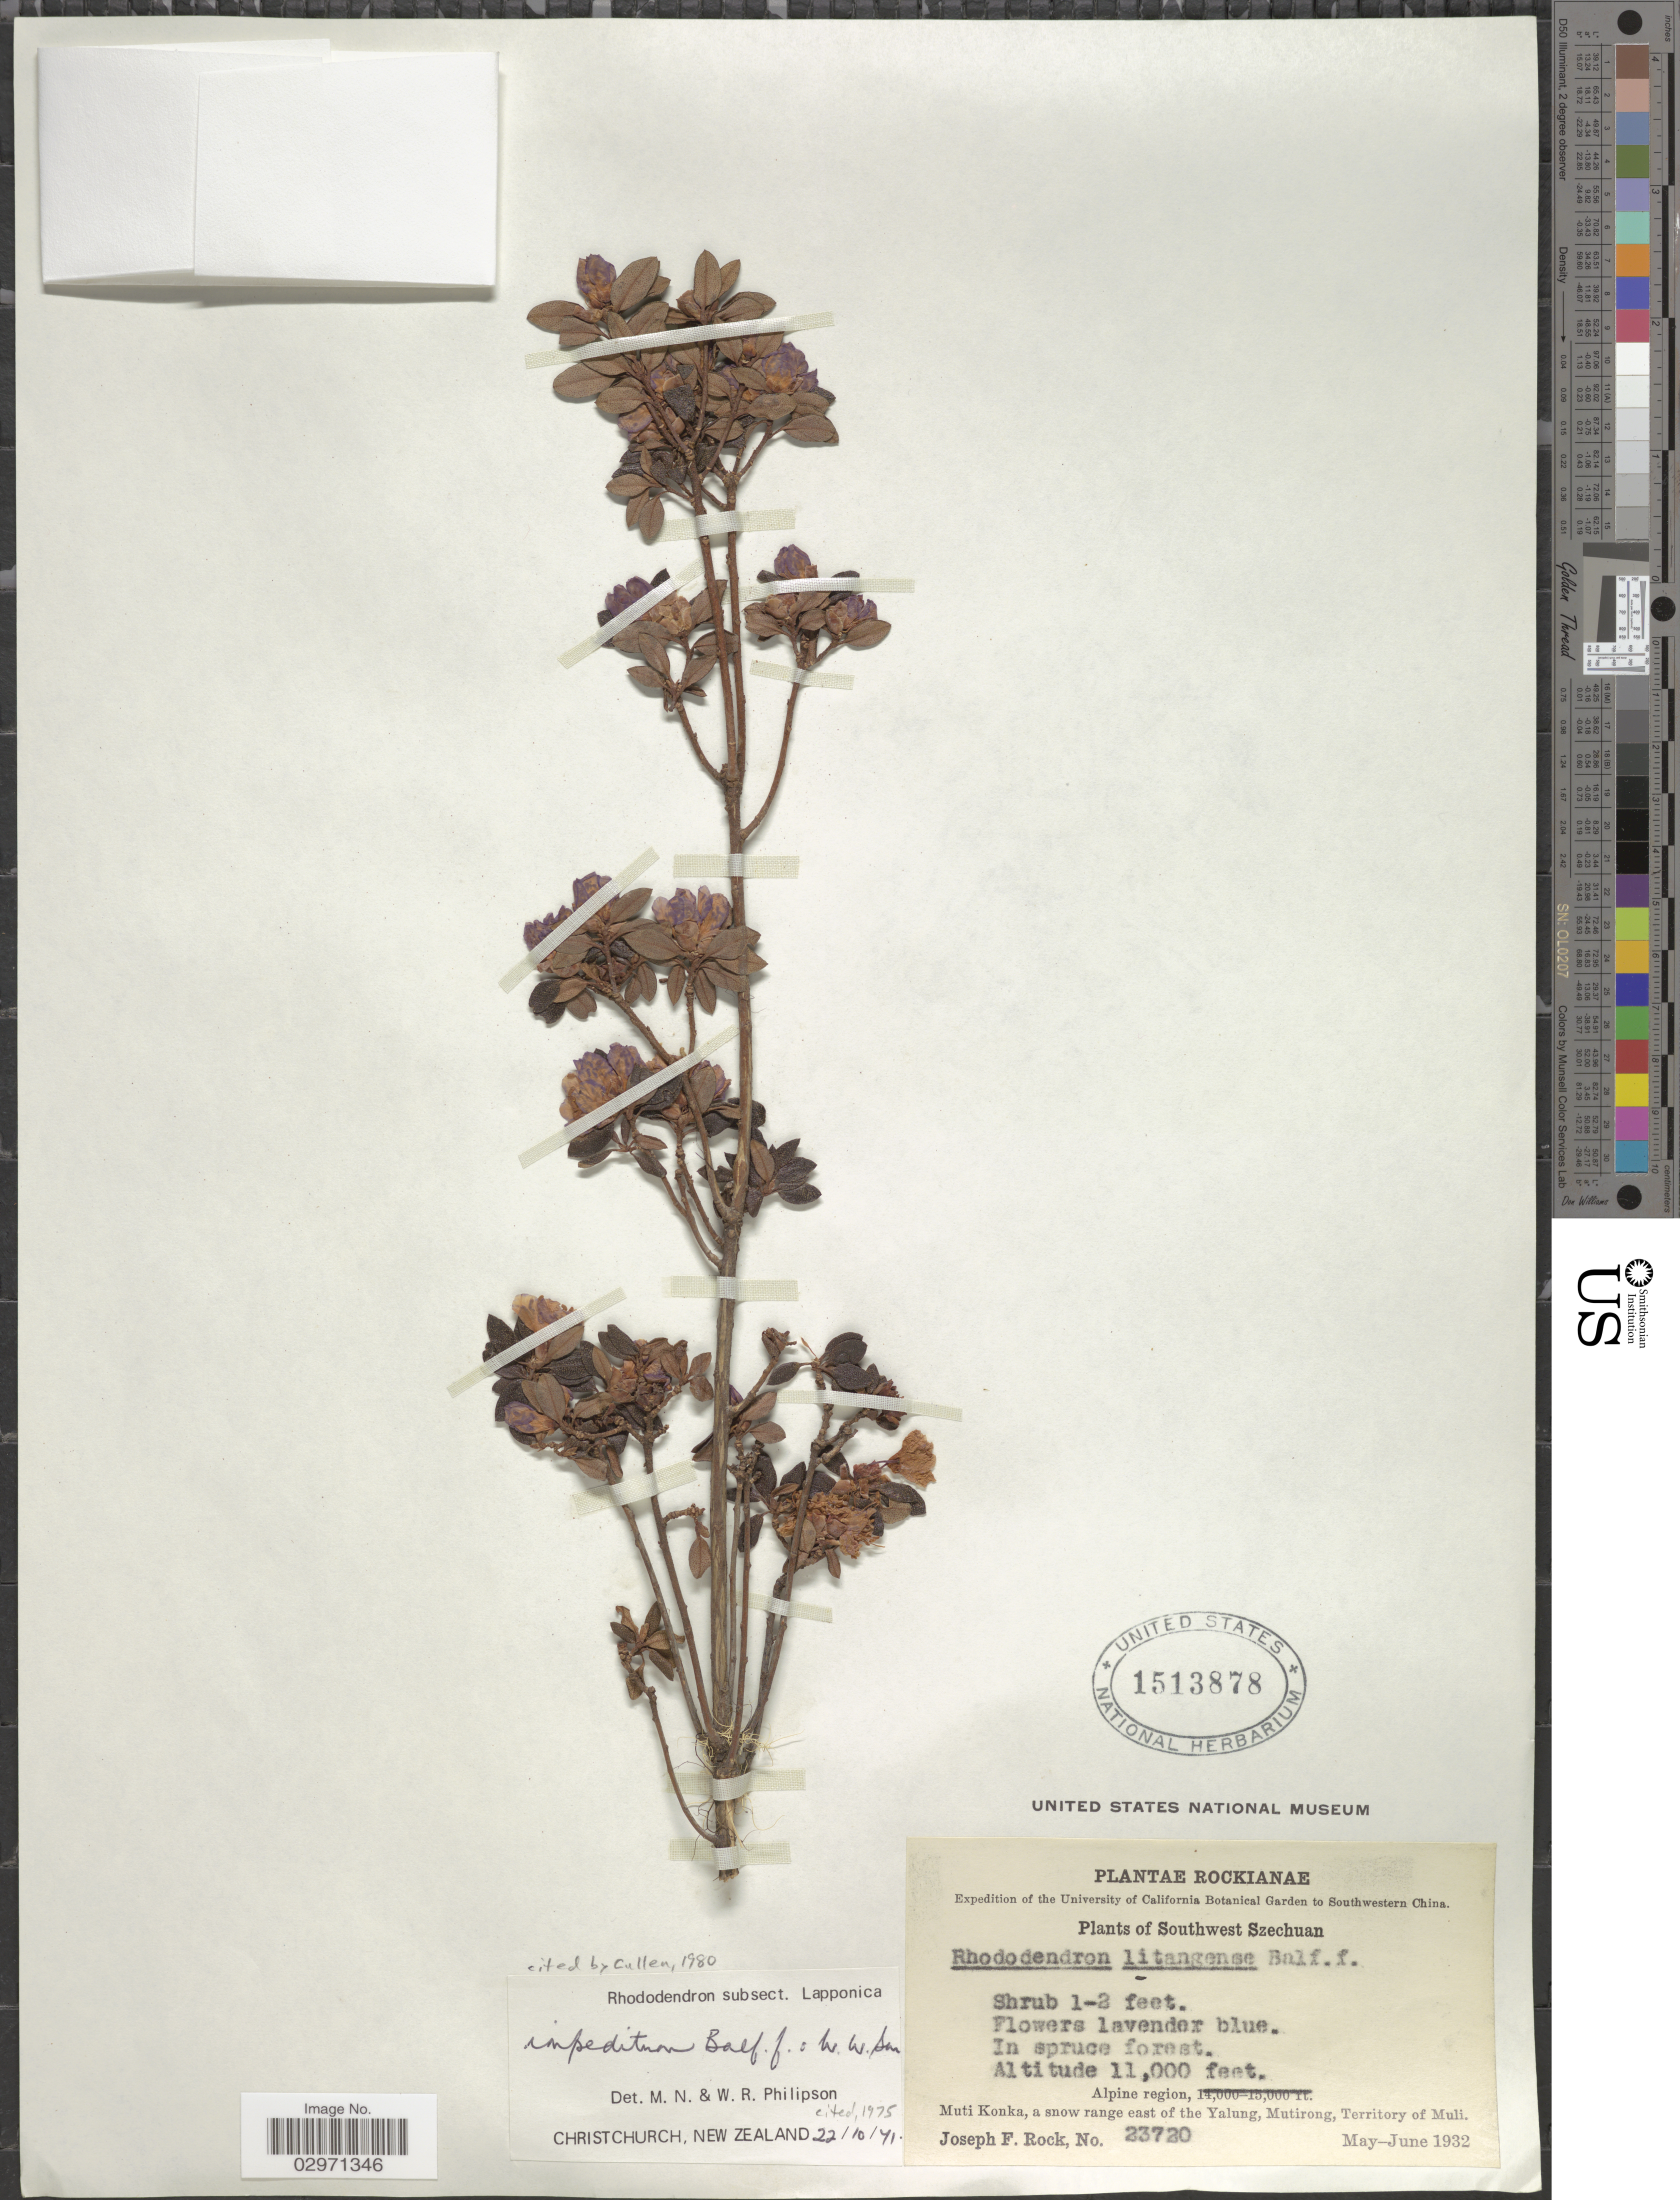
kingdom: Plantae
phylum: Tracheophyta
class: Magnoliopsida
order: Ericales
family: Ericaceae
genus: Rhododendron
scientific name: Rhododendron impeditum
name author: Balf. f. & W.W. Sm.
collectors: J. F. Rock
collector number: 23720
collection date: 1932-05/1932-06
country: China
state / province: Sichuan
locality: Southwestern China. Southwest Szechuan. Alpine region. Muti Konka, a snow range east of the Yalung, Mutirong, Territory of Muli.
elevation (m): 3353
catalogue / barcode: US 1513878